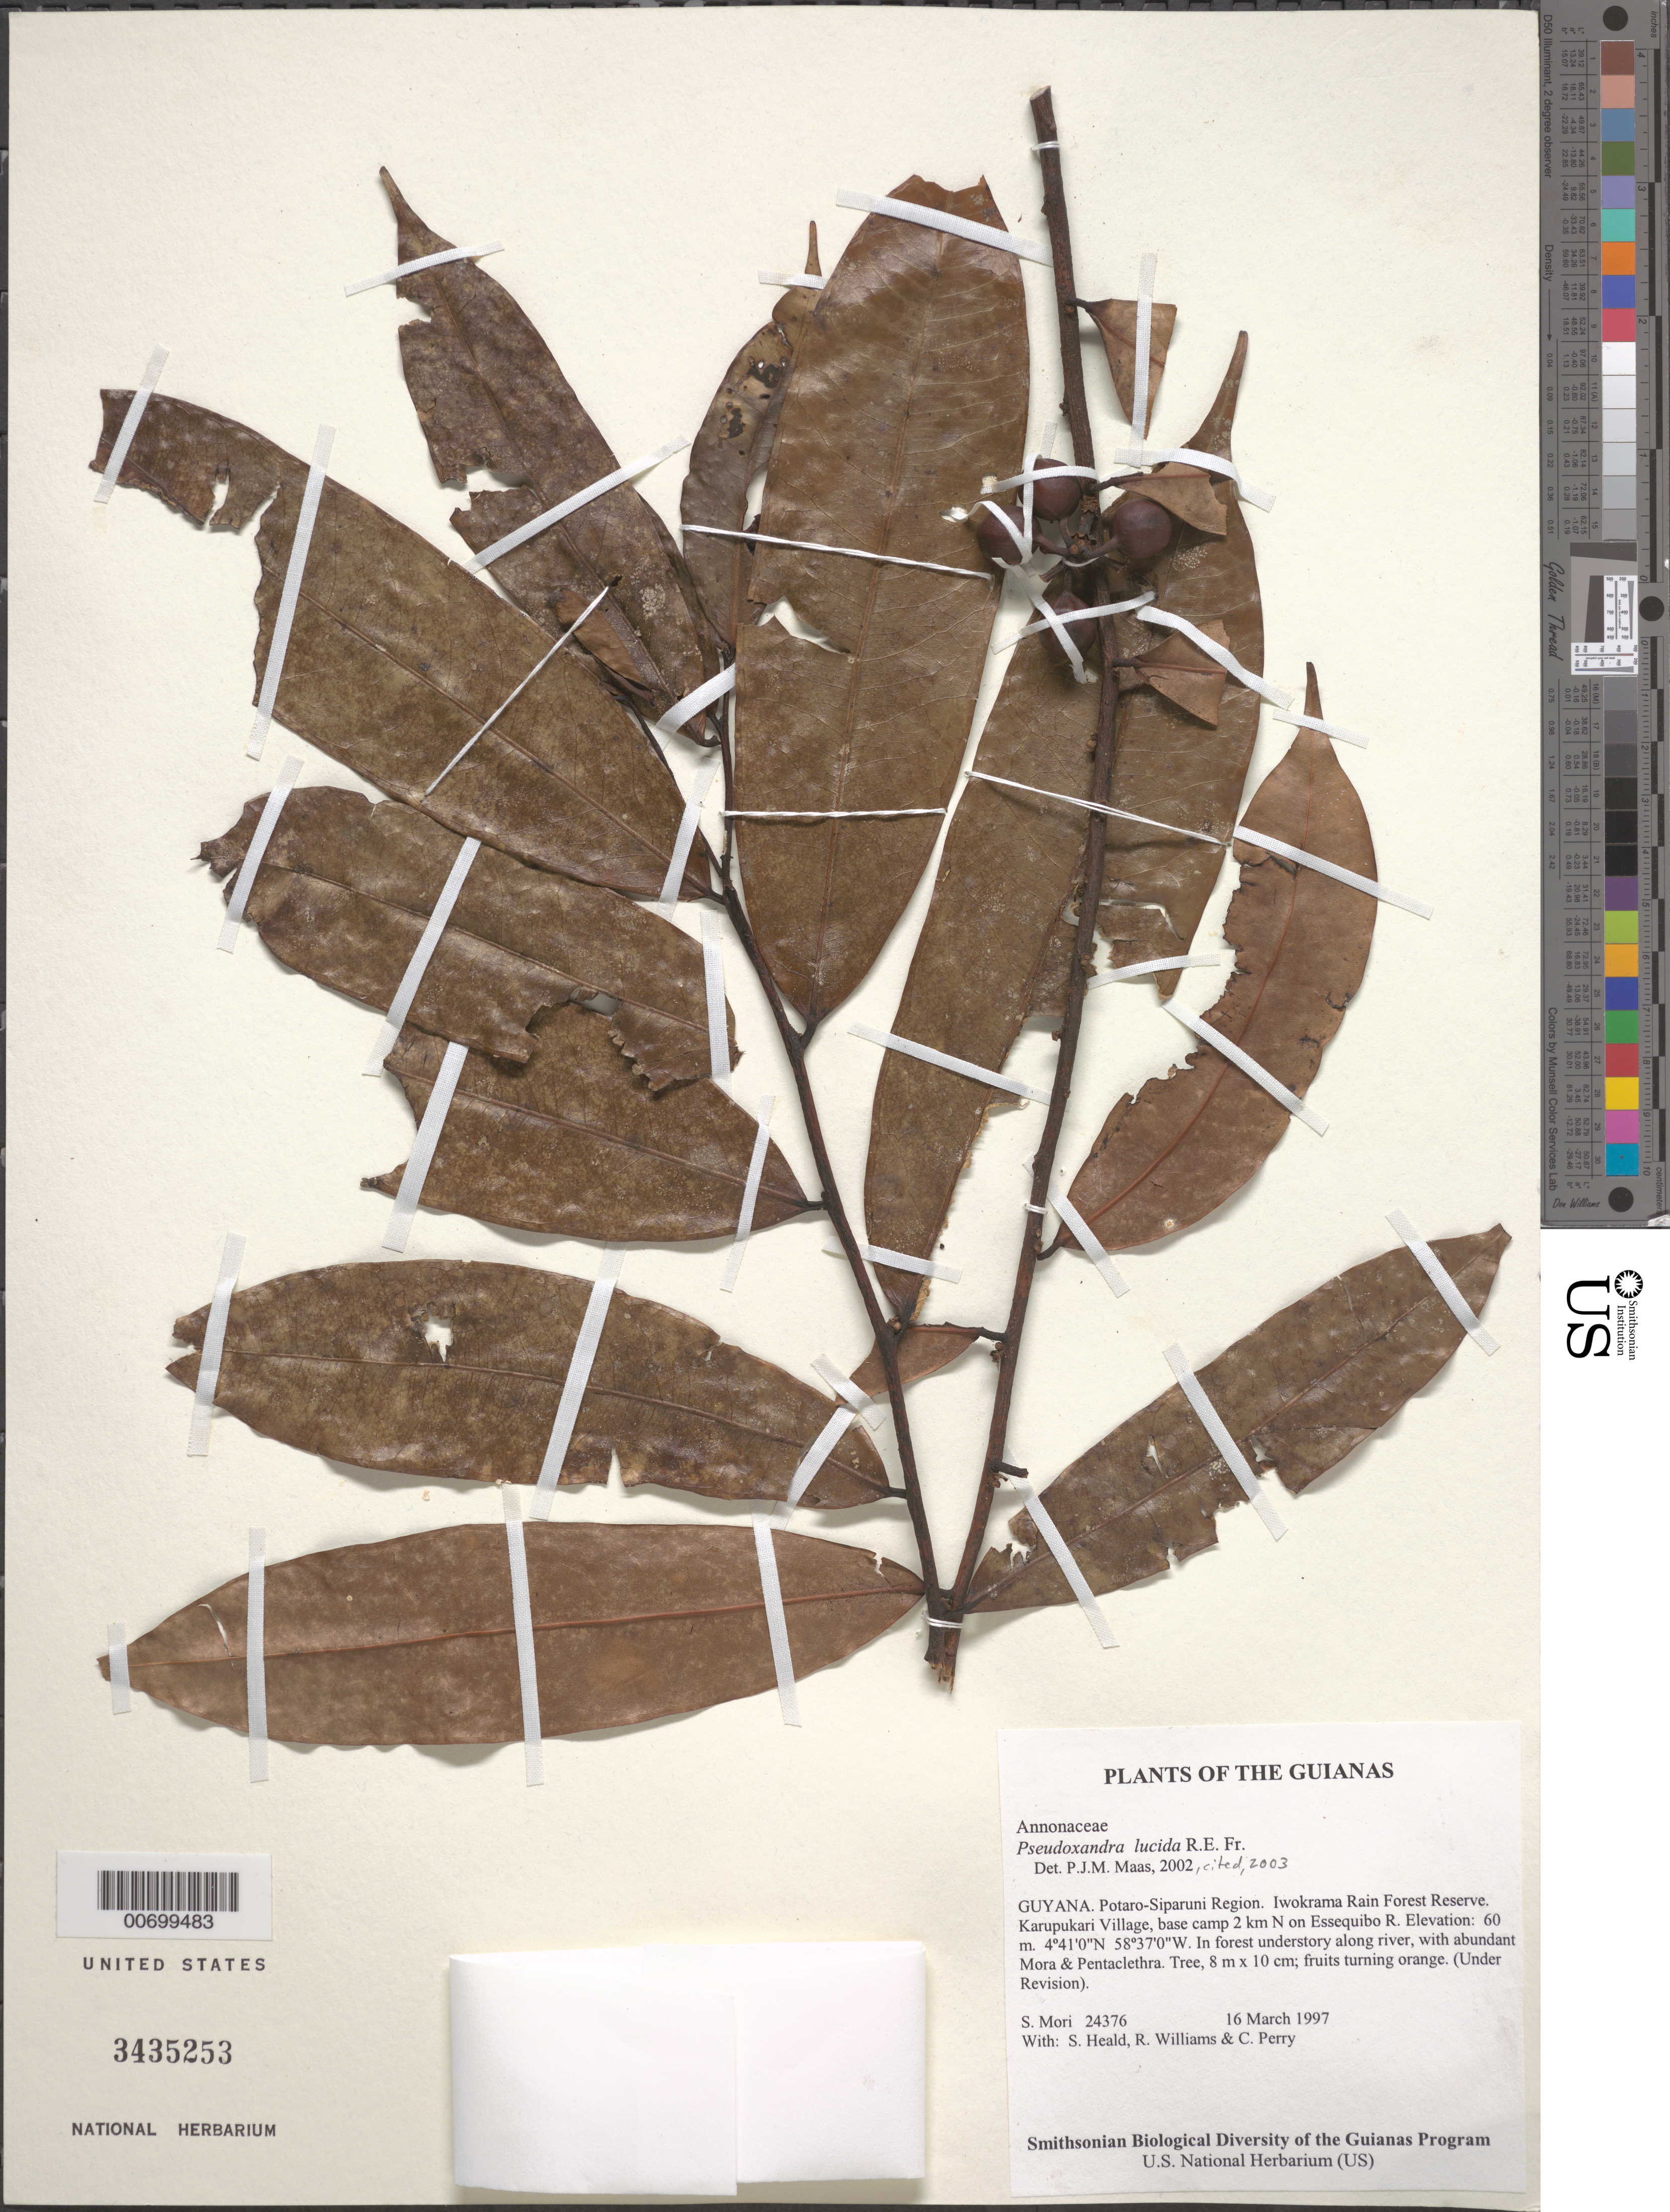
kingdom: Plantae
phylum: Tracheophyta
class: Magnoliopsida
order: Magnoliales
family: Annonaceae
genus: Pseudoxandra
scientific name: Pseudoxandra lucida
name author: R.E. Fr.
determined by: Maas, Paul J. M.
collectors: S. Mori, S. Heald, R. Williams & C. Perry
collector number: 24376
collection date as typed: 16 March 1997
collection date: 1997-03-16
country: Guyana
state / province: Potaro-Siparuni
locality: Iwokrama Rain Forest Reserve. Karupukari Village, base camp 2 km N on Essequibo R.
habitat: In forest understory along river, with abundant Mora & Pentaclethra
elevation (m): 60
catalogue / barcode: US 3435253